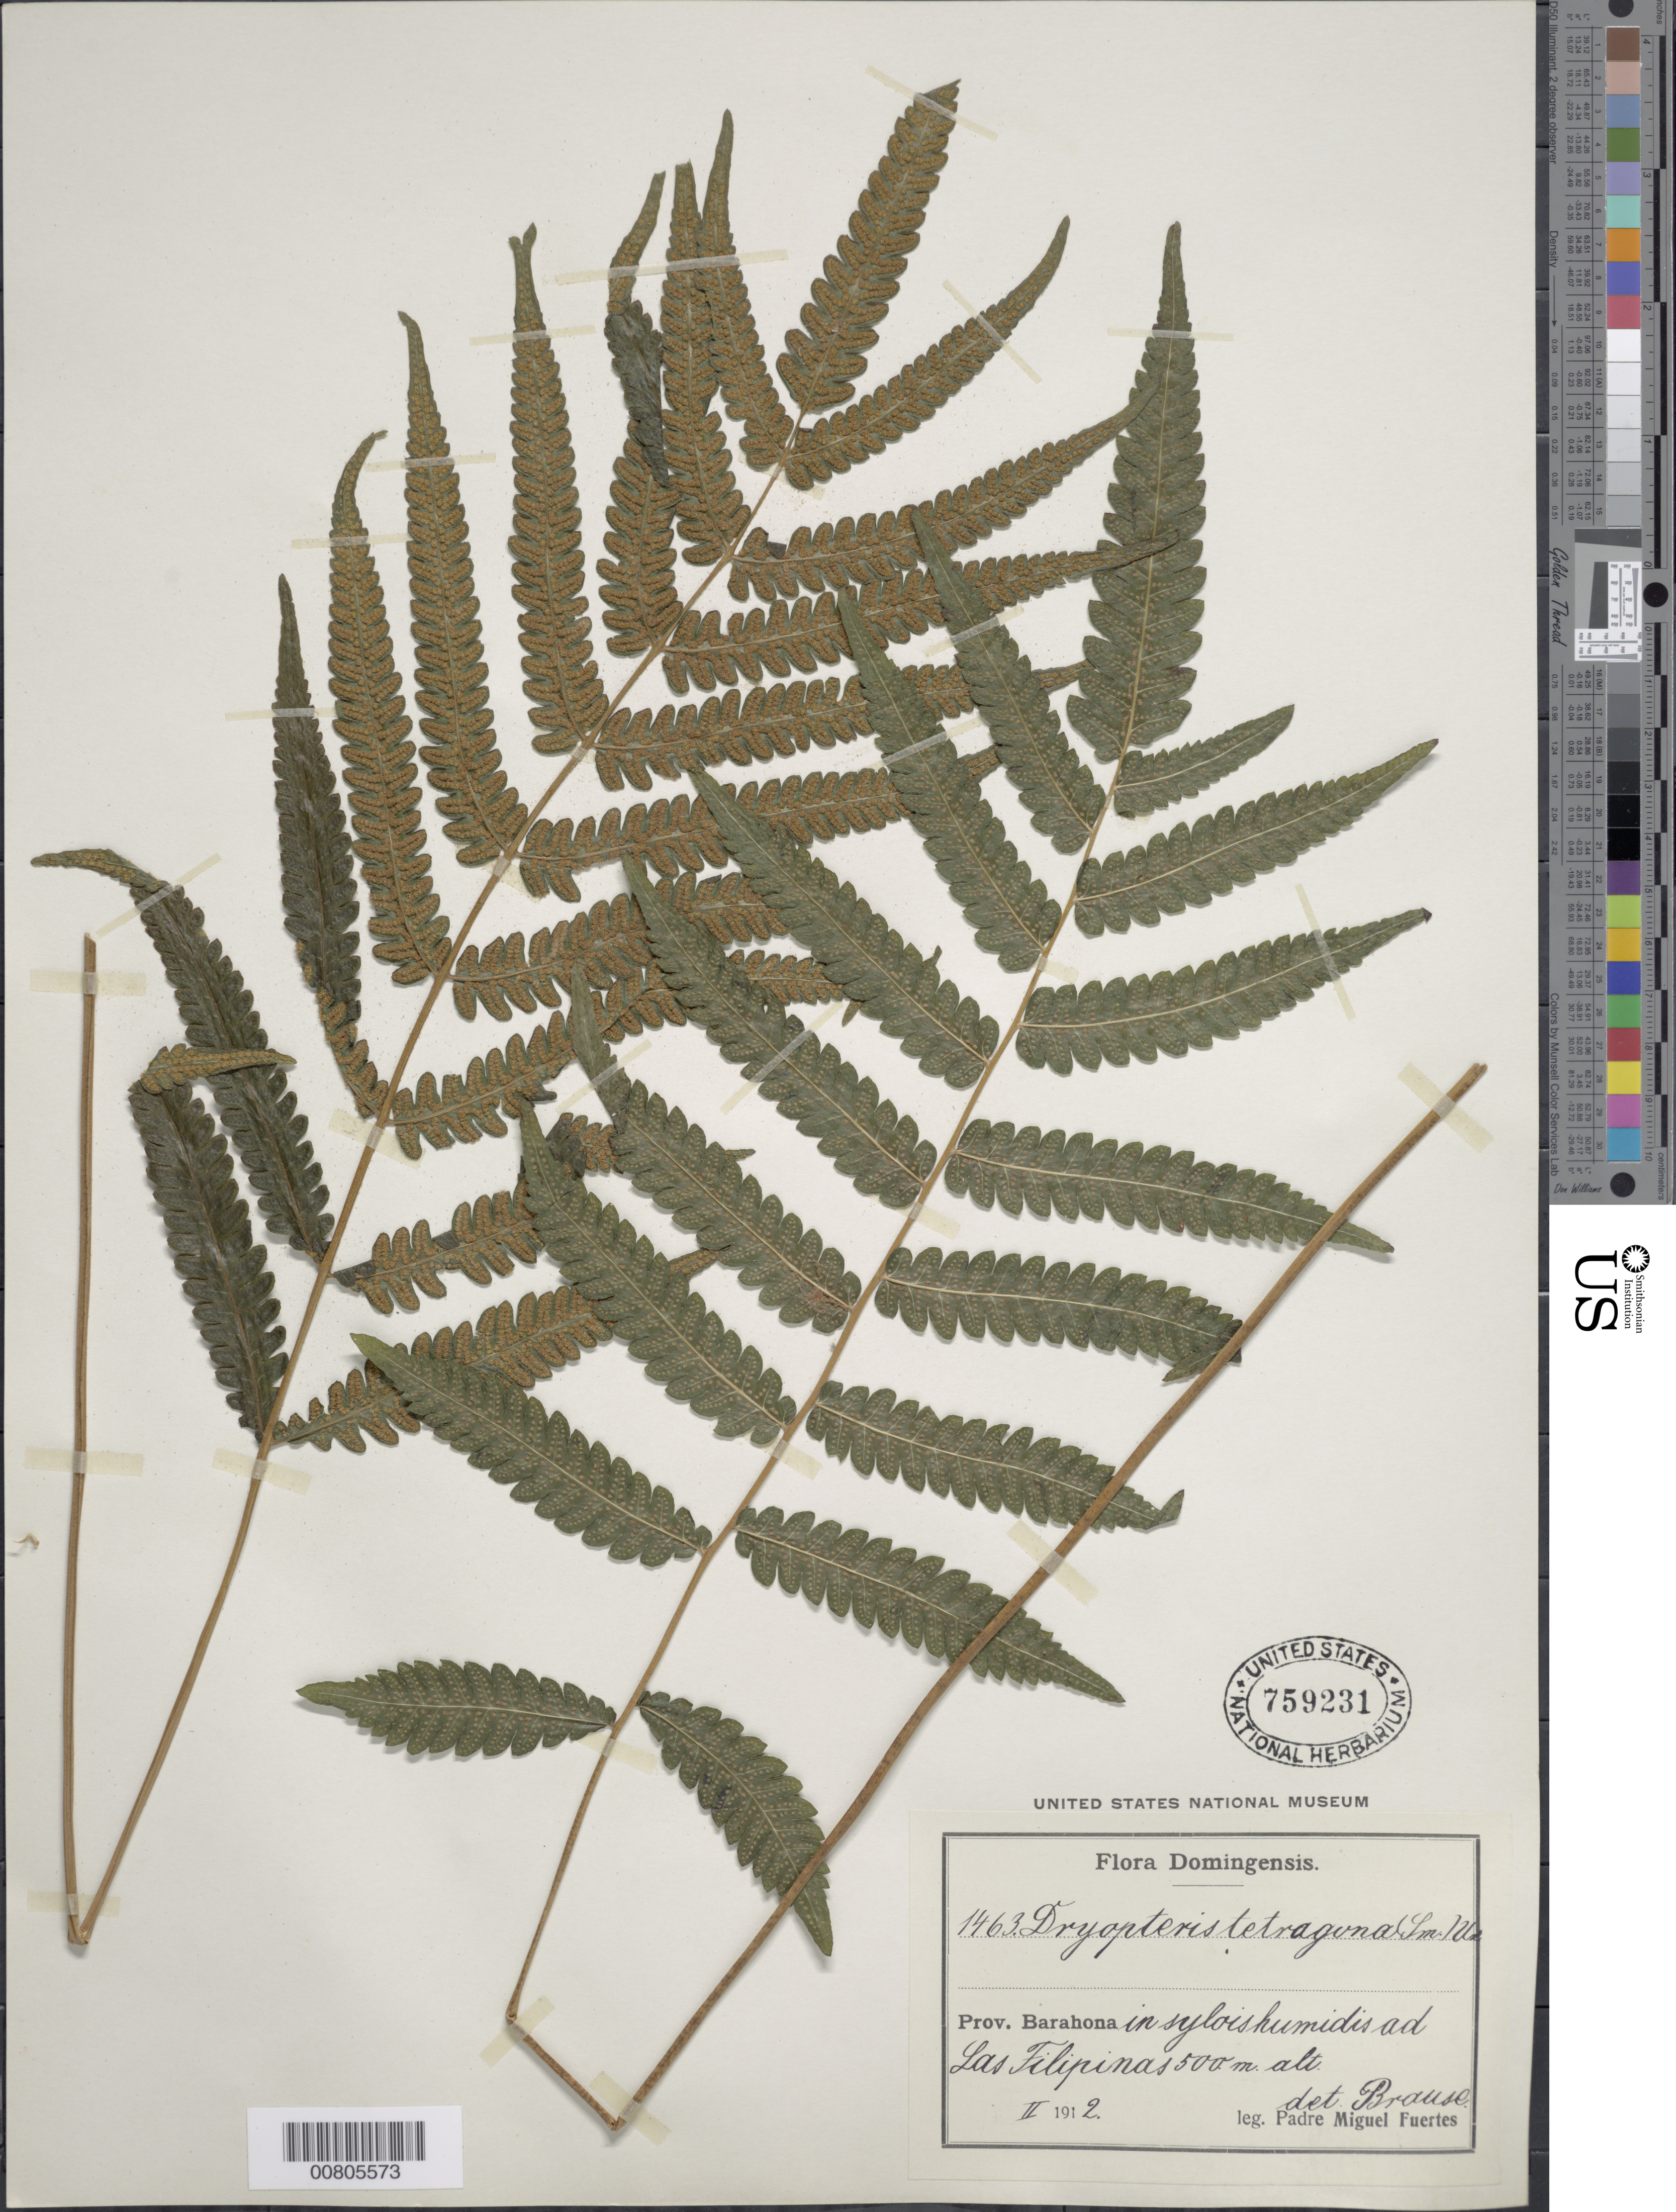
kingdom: Plantae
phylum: Tracheophyta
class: Polypodiopsida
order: Polypodiales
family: Thelypteridaceae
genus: Goniopteris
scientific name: Goniopteris subtetragona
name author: (Link) Vareschi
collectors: M. D. Fuertes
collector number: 1463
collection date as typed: Feb 1912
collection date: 1912-02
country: Dominican Republic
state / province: Barahona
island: Hispaniola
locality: Las Filipinas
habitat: Sylvis humidis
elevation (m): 500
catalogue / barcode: US 759231